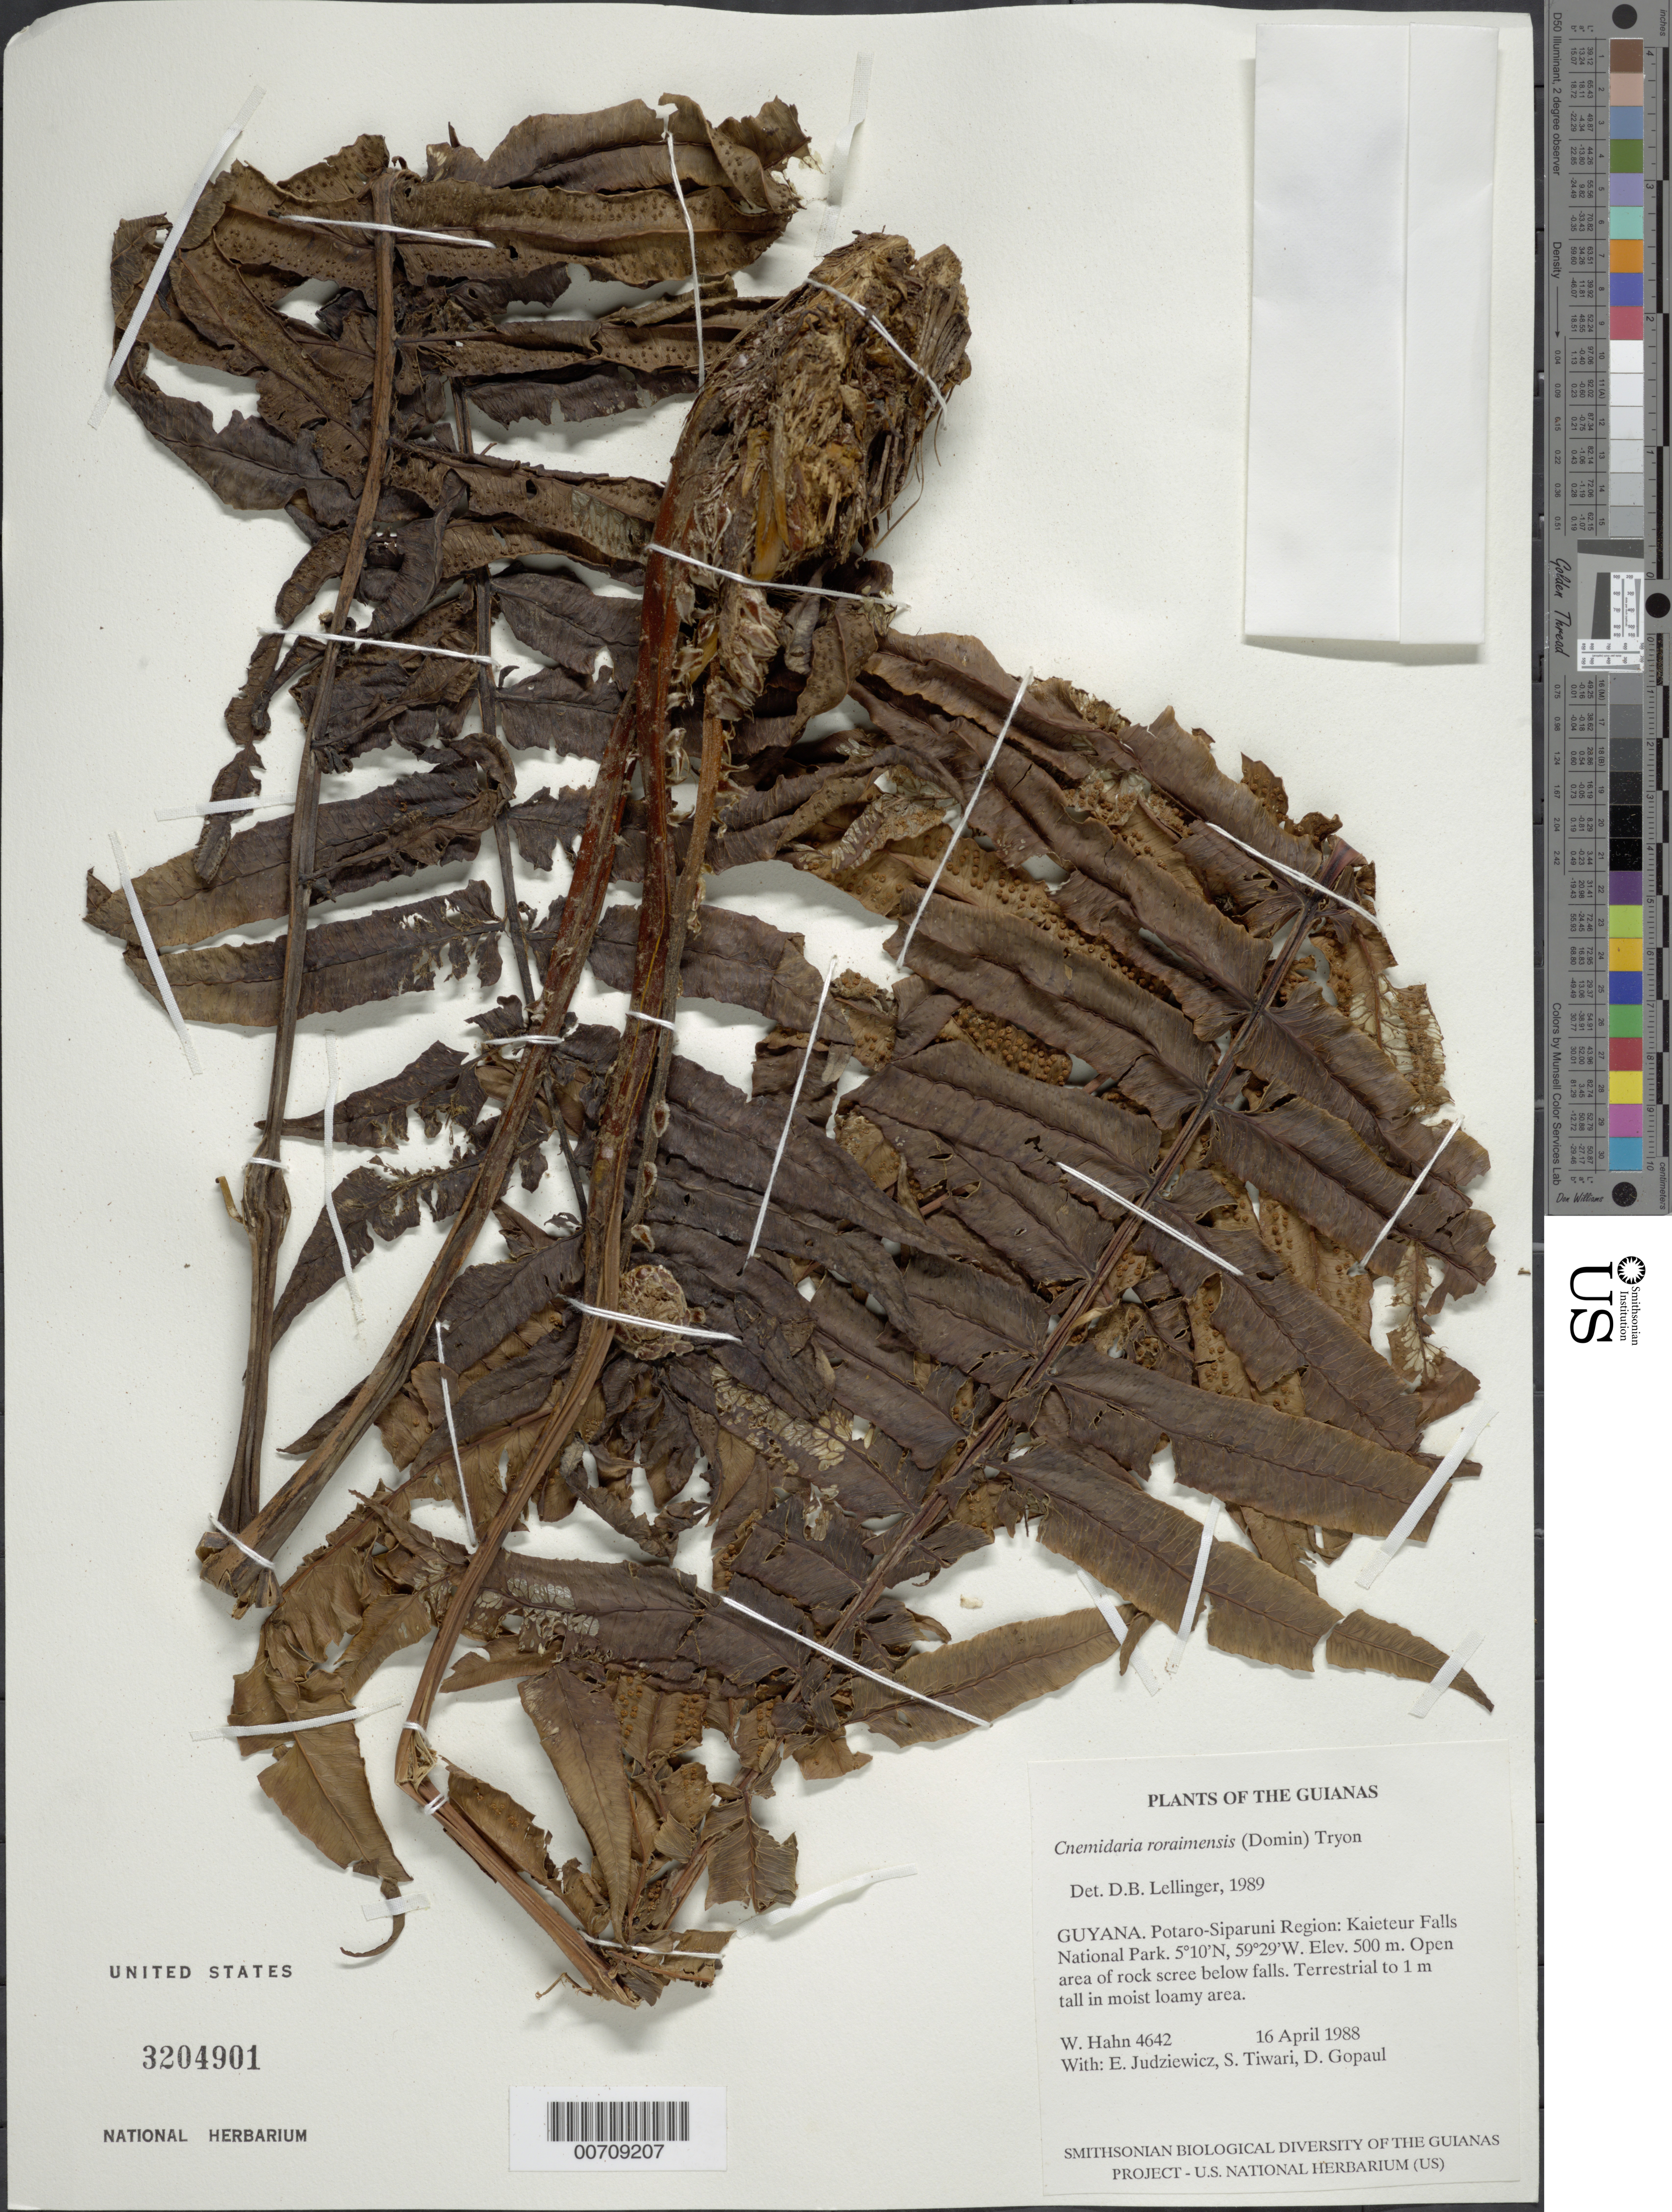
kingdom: Plantae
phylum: Tracheophyta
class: Polypodiopsida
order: Cyatheales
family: Cyatheaceae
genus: Cyathea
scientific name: Cyathea roraimensis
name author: (Domin) Domin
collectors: W. Hahn, E. J. Judziewicz, S. Tiwari & D. Gopaul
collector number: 4642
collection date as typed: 16 April 1988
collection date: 1988-04-16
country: Guyana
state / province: Potaro-Siparuni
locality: Kaieteur Falls National Park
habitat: Open area of rock scree below falls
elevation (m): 500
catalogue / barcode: US 3204901